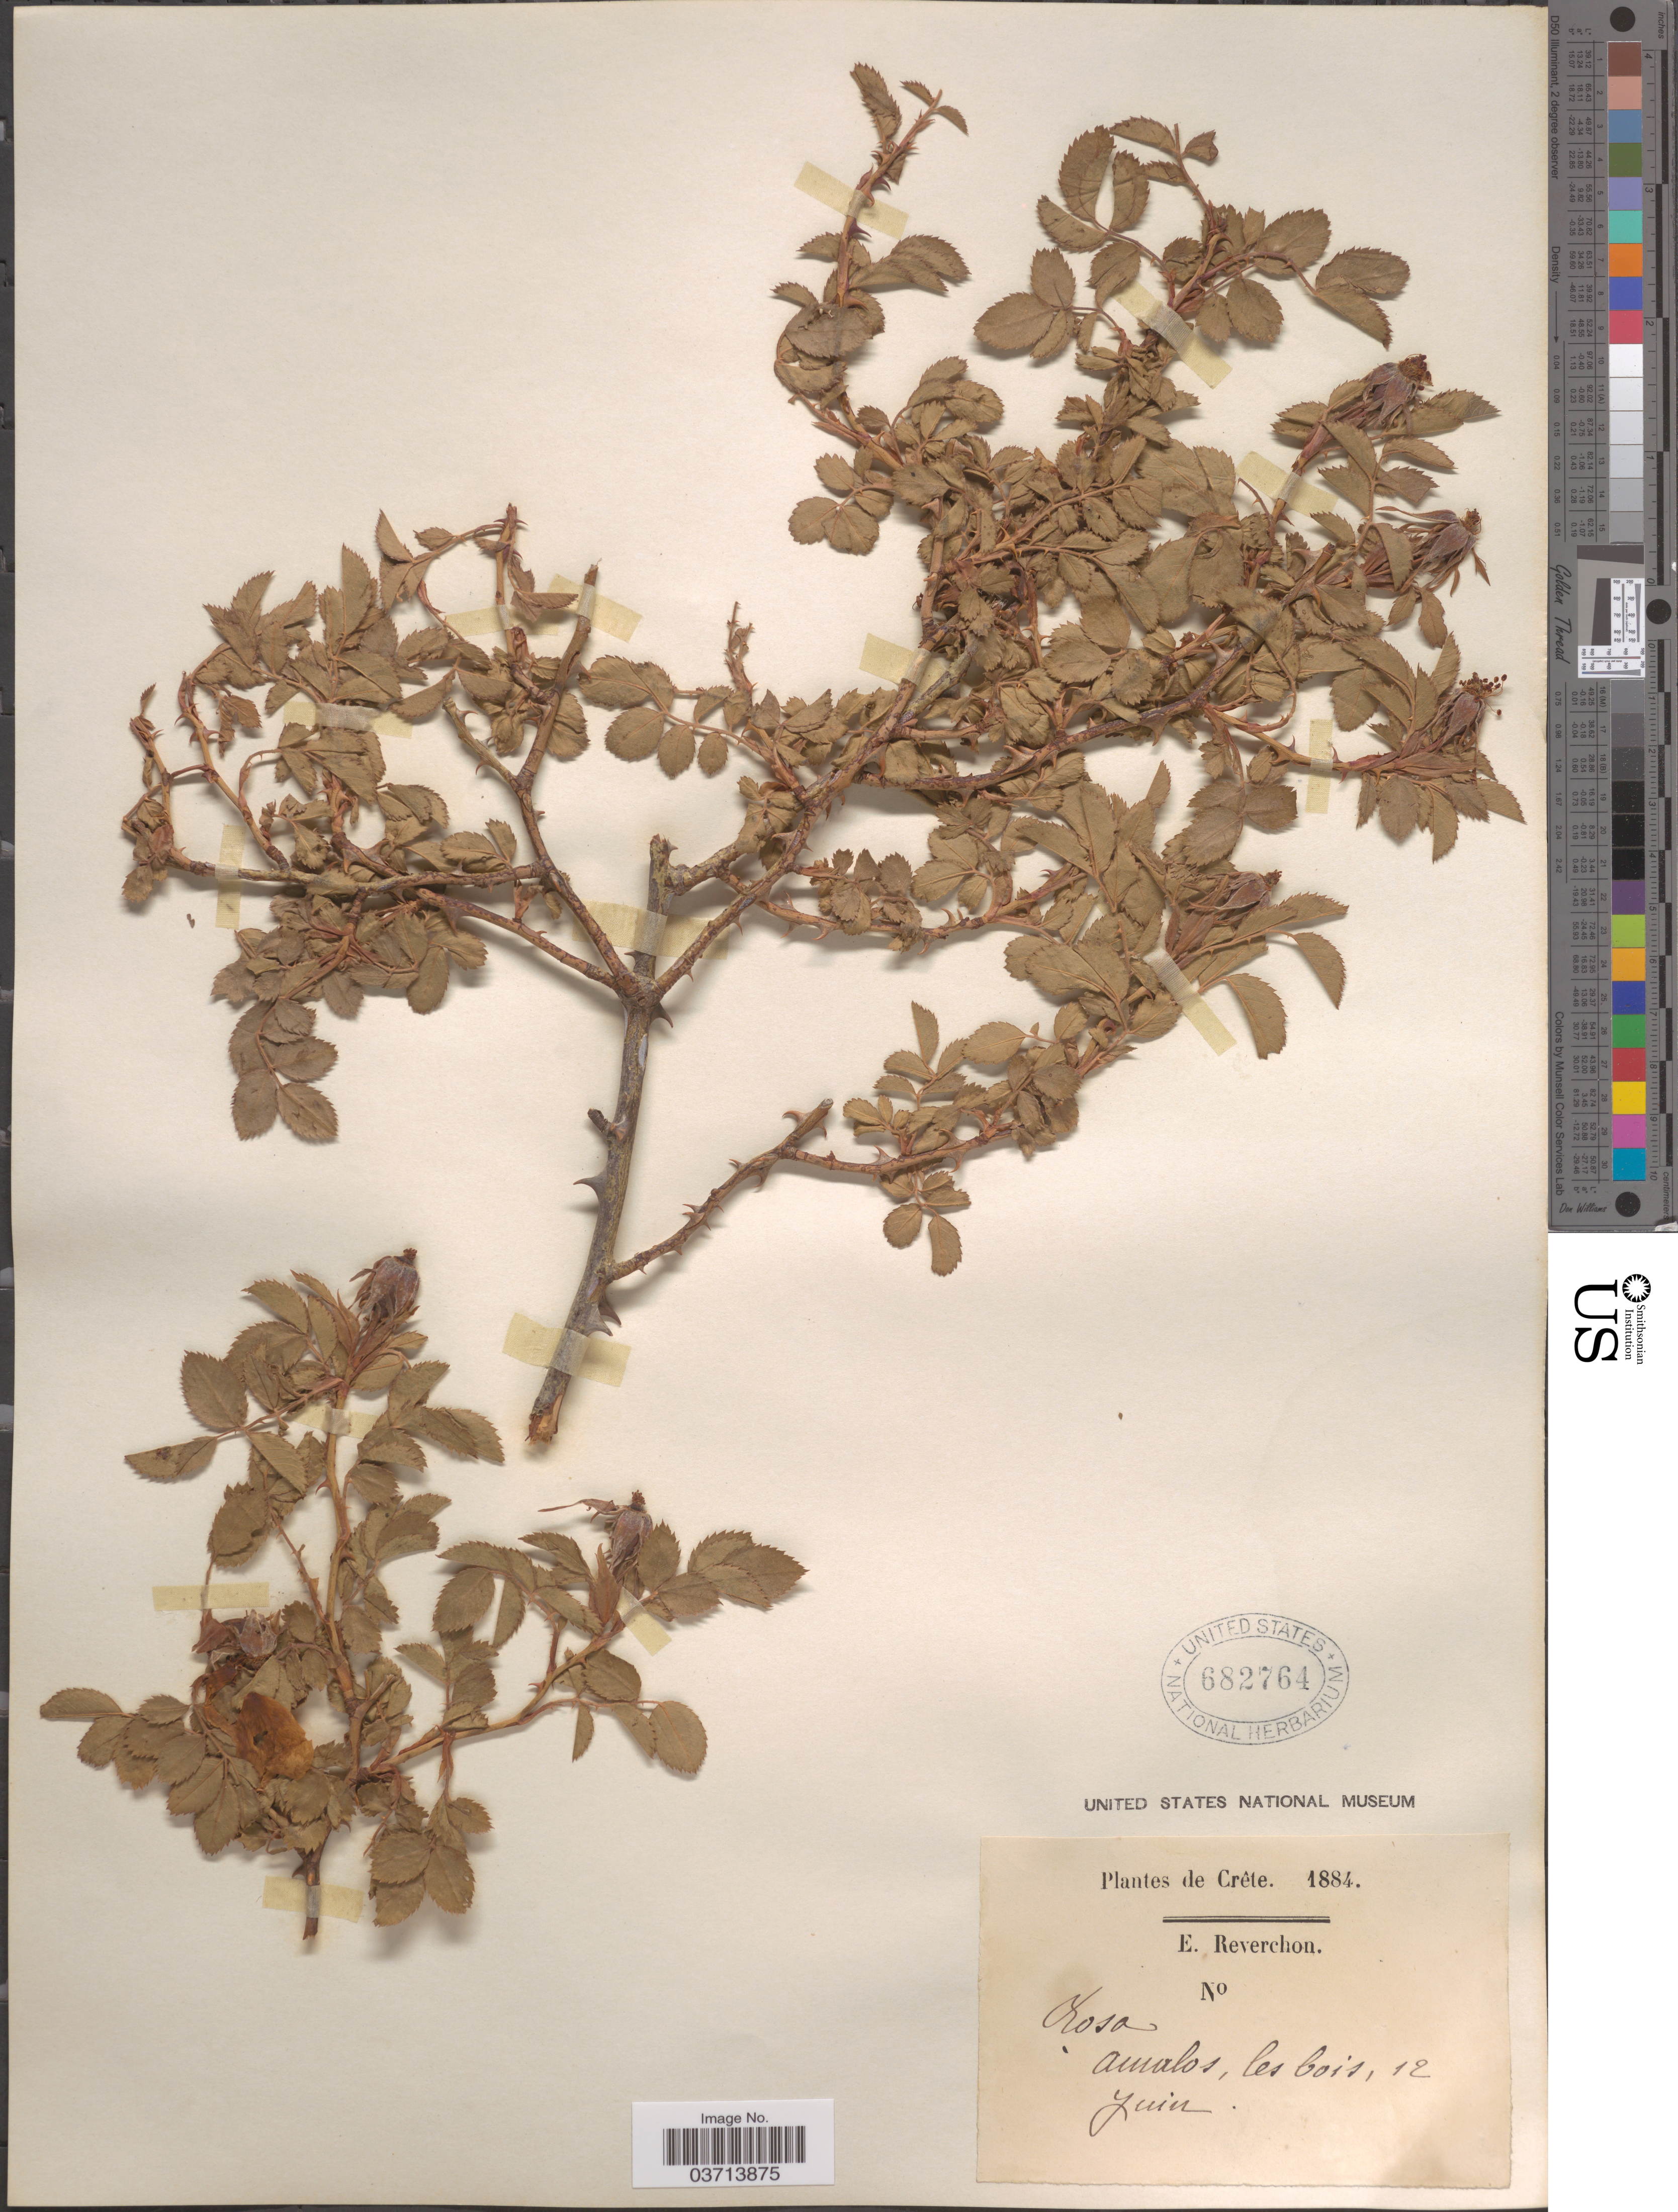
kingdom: Plantae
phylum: Tracheophyta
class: Magnoliopsida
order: Rosales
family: Rosaceae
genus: Rosa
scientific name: Rosa sp.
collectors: E. Reverchon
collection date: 1884-06-12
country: Greece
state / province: Crete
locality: Amalos, les bois.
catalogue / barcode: US 682764